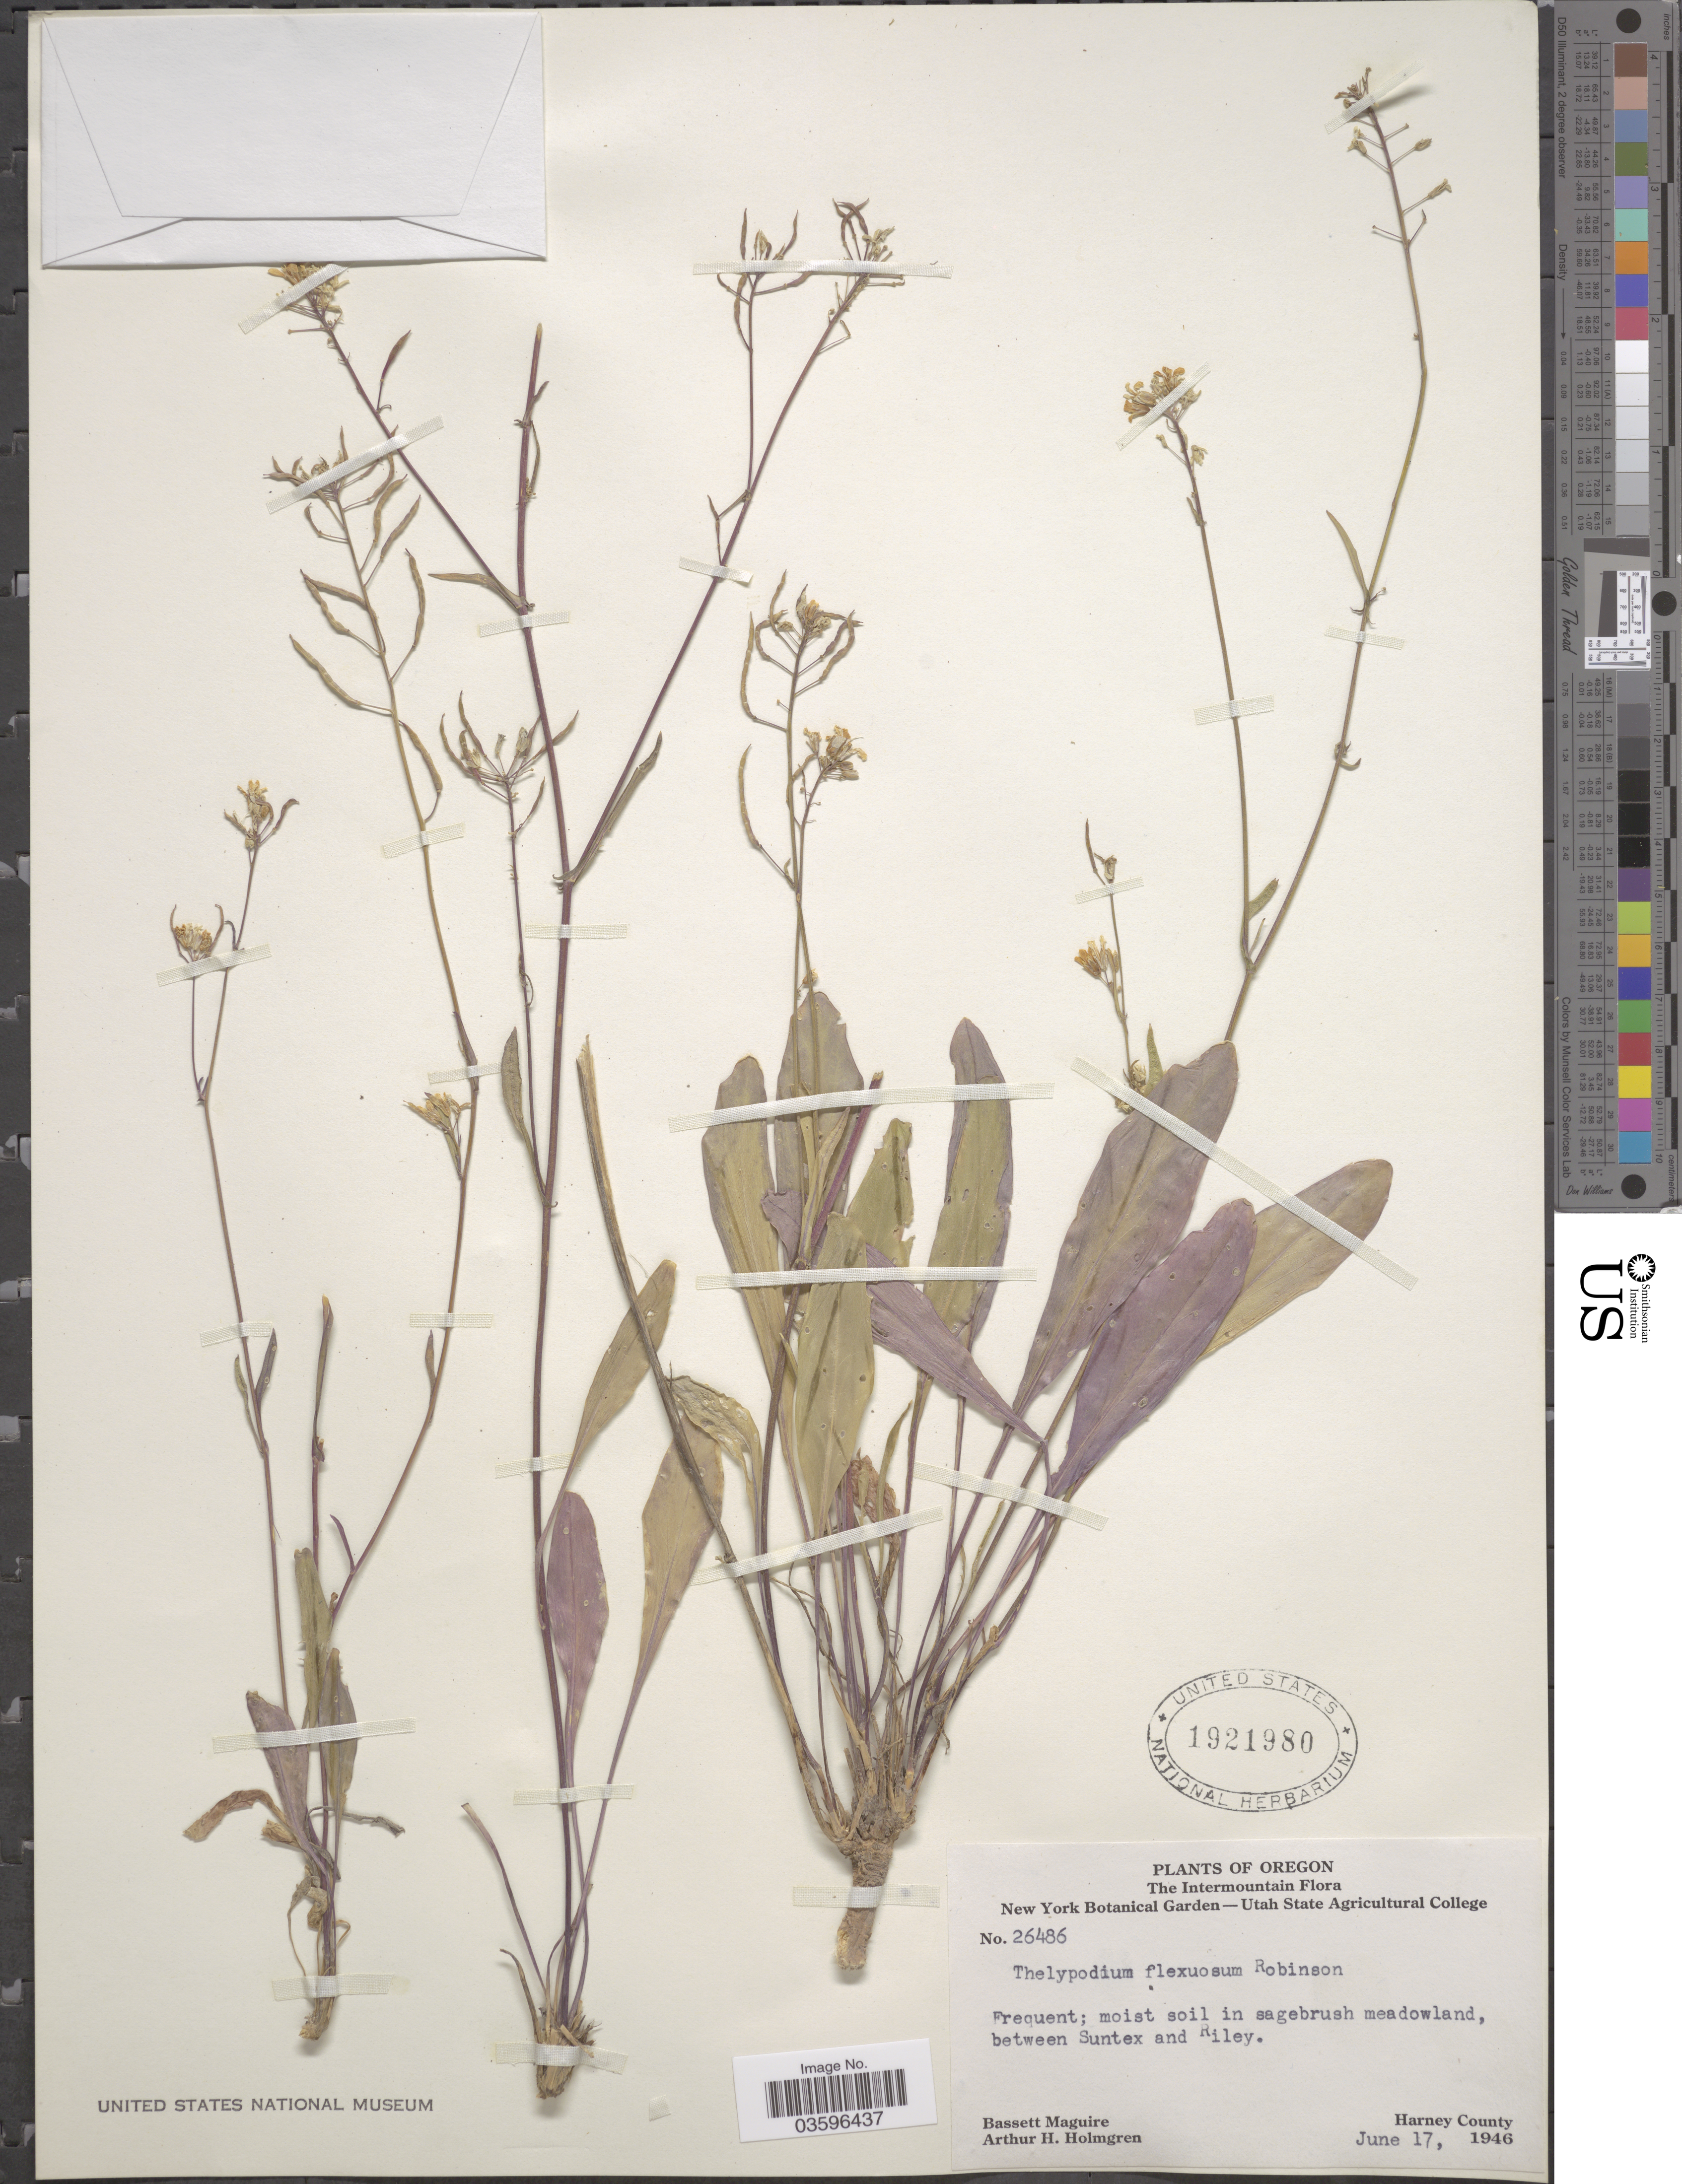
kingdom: Plantae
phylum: Tracheophyta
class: Magnoliopsida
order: Brassicales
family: Brassicaceae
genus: Thelypodium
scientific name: Thelypodium flexuosum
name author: B.L. Rob.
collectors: B. Maguire & A. H. Holmgren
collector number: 26486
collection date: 1946-06-17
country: United States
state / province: Oregon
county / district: Harney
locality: The Intermountain. Between Suntex and Riley. Harney County.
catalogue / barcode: US 1921980